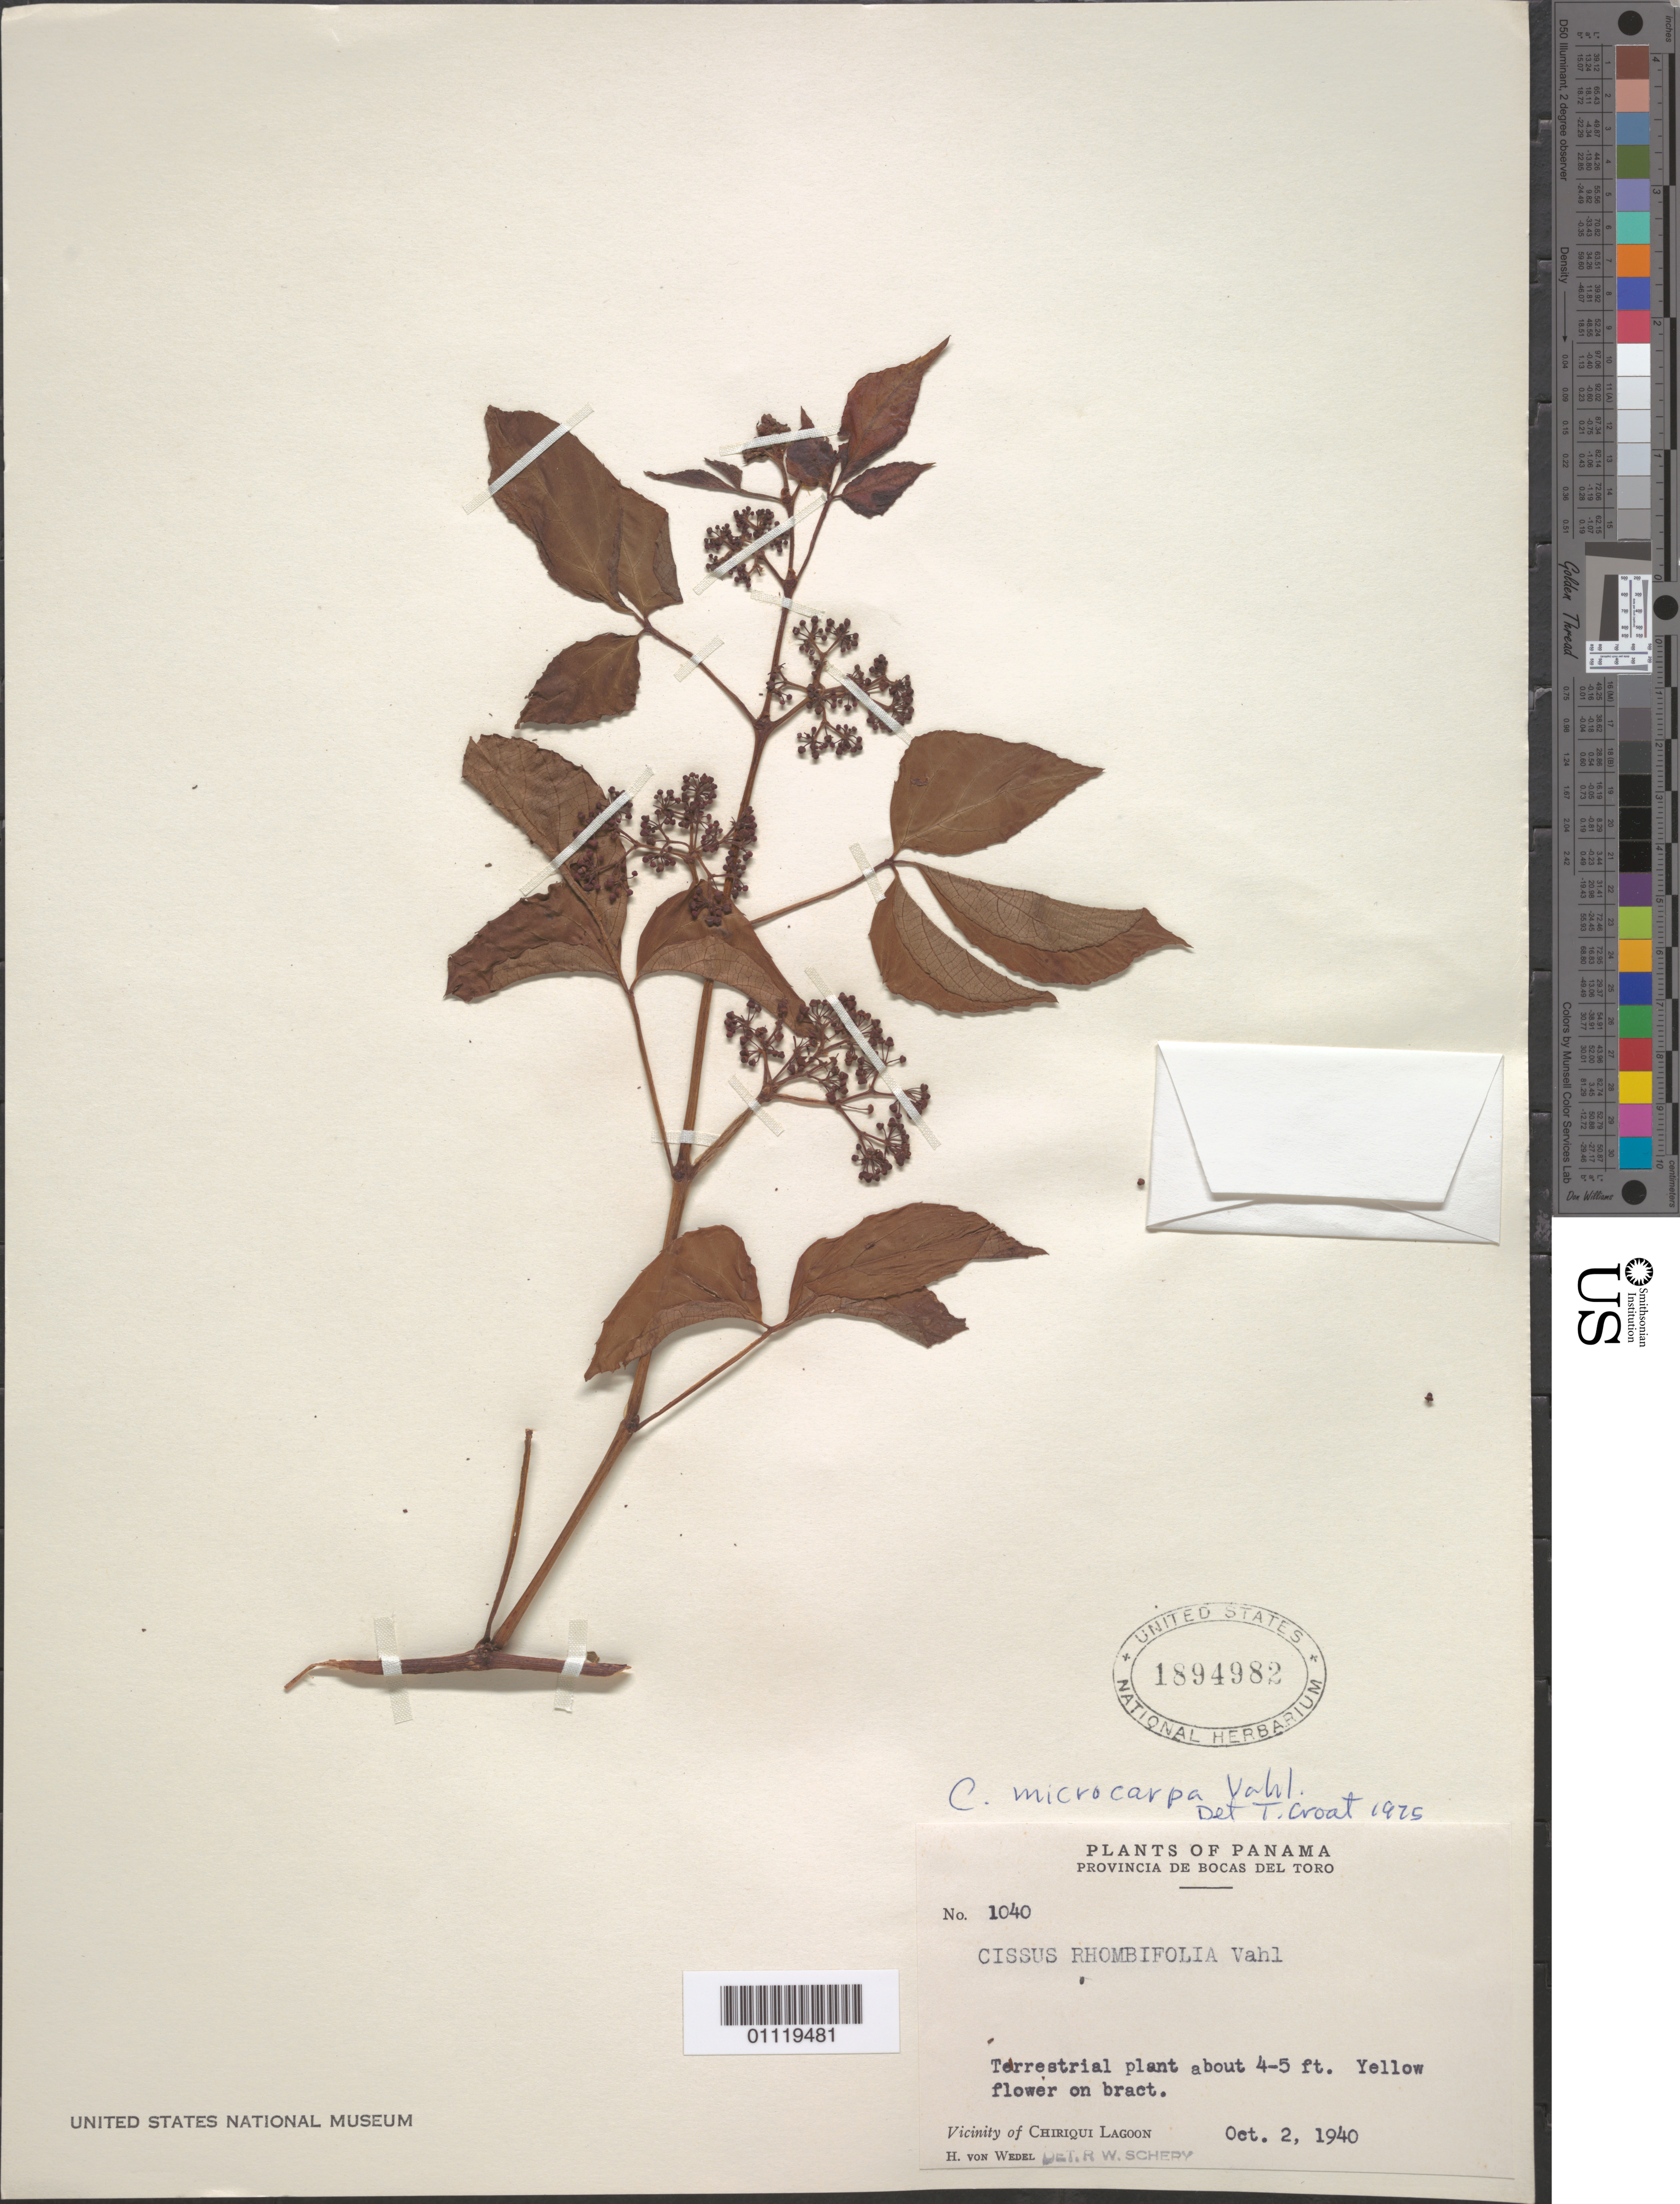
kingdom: Plantae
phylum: Tracheophyta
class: Magnoliopsida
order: Vitales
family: Vitaceae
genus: Cissus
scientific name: Cissus microcarpa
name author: Vahl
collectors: H. von Wedel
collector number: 1040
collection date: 1940-10-02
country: Panama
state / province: Bocas del Toro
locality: Vicinity of Chiriqui Lagoon.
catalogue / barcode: US 1894982